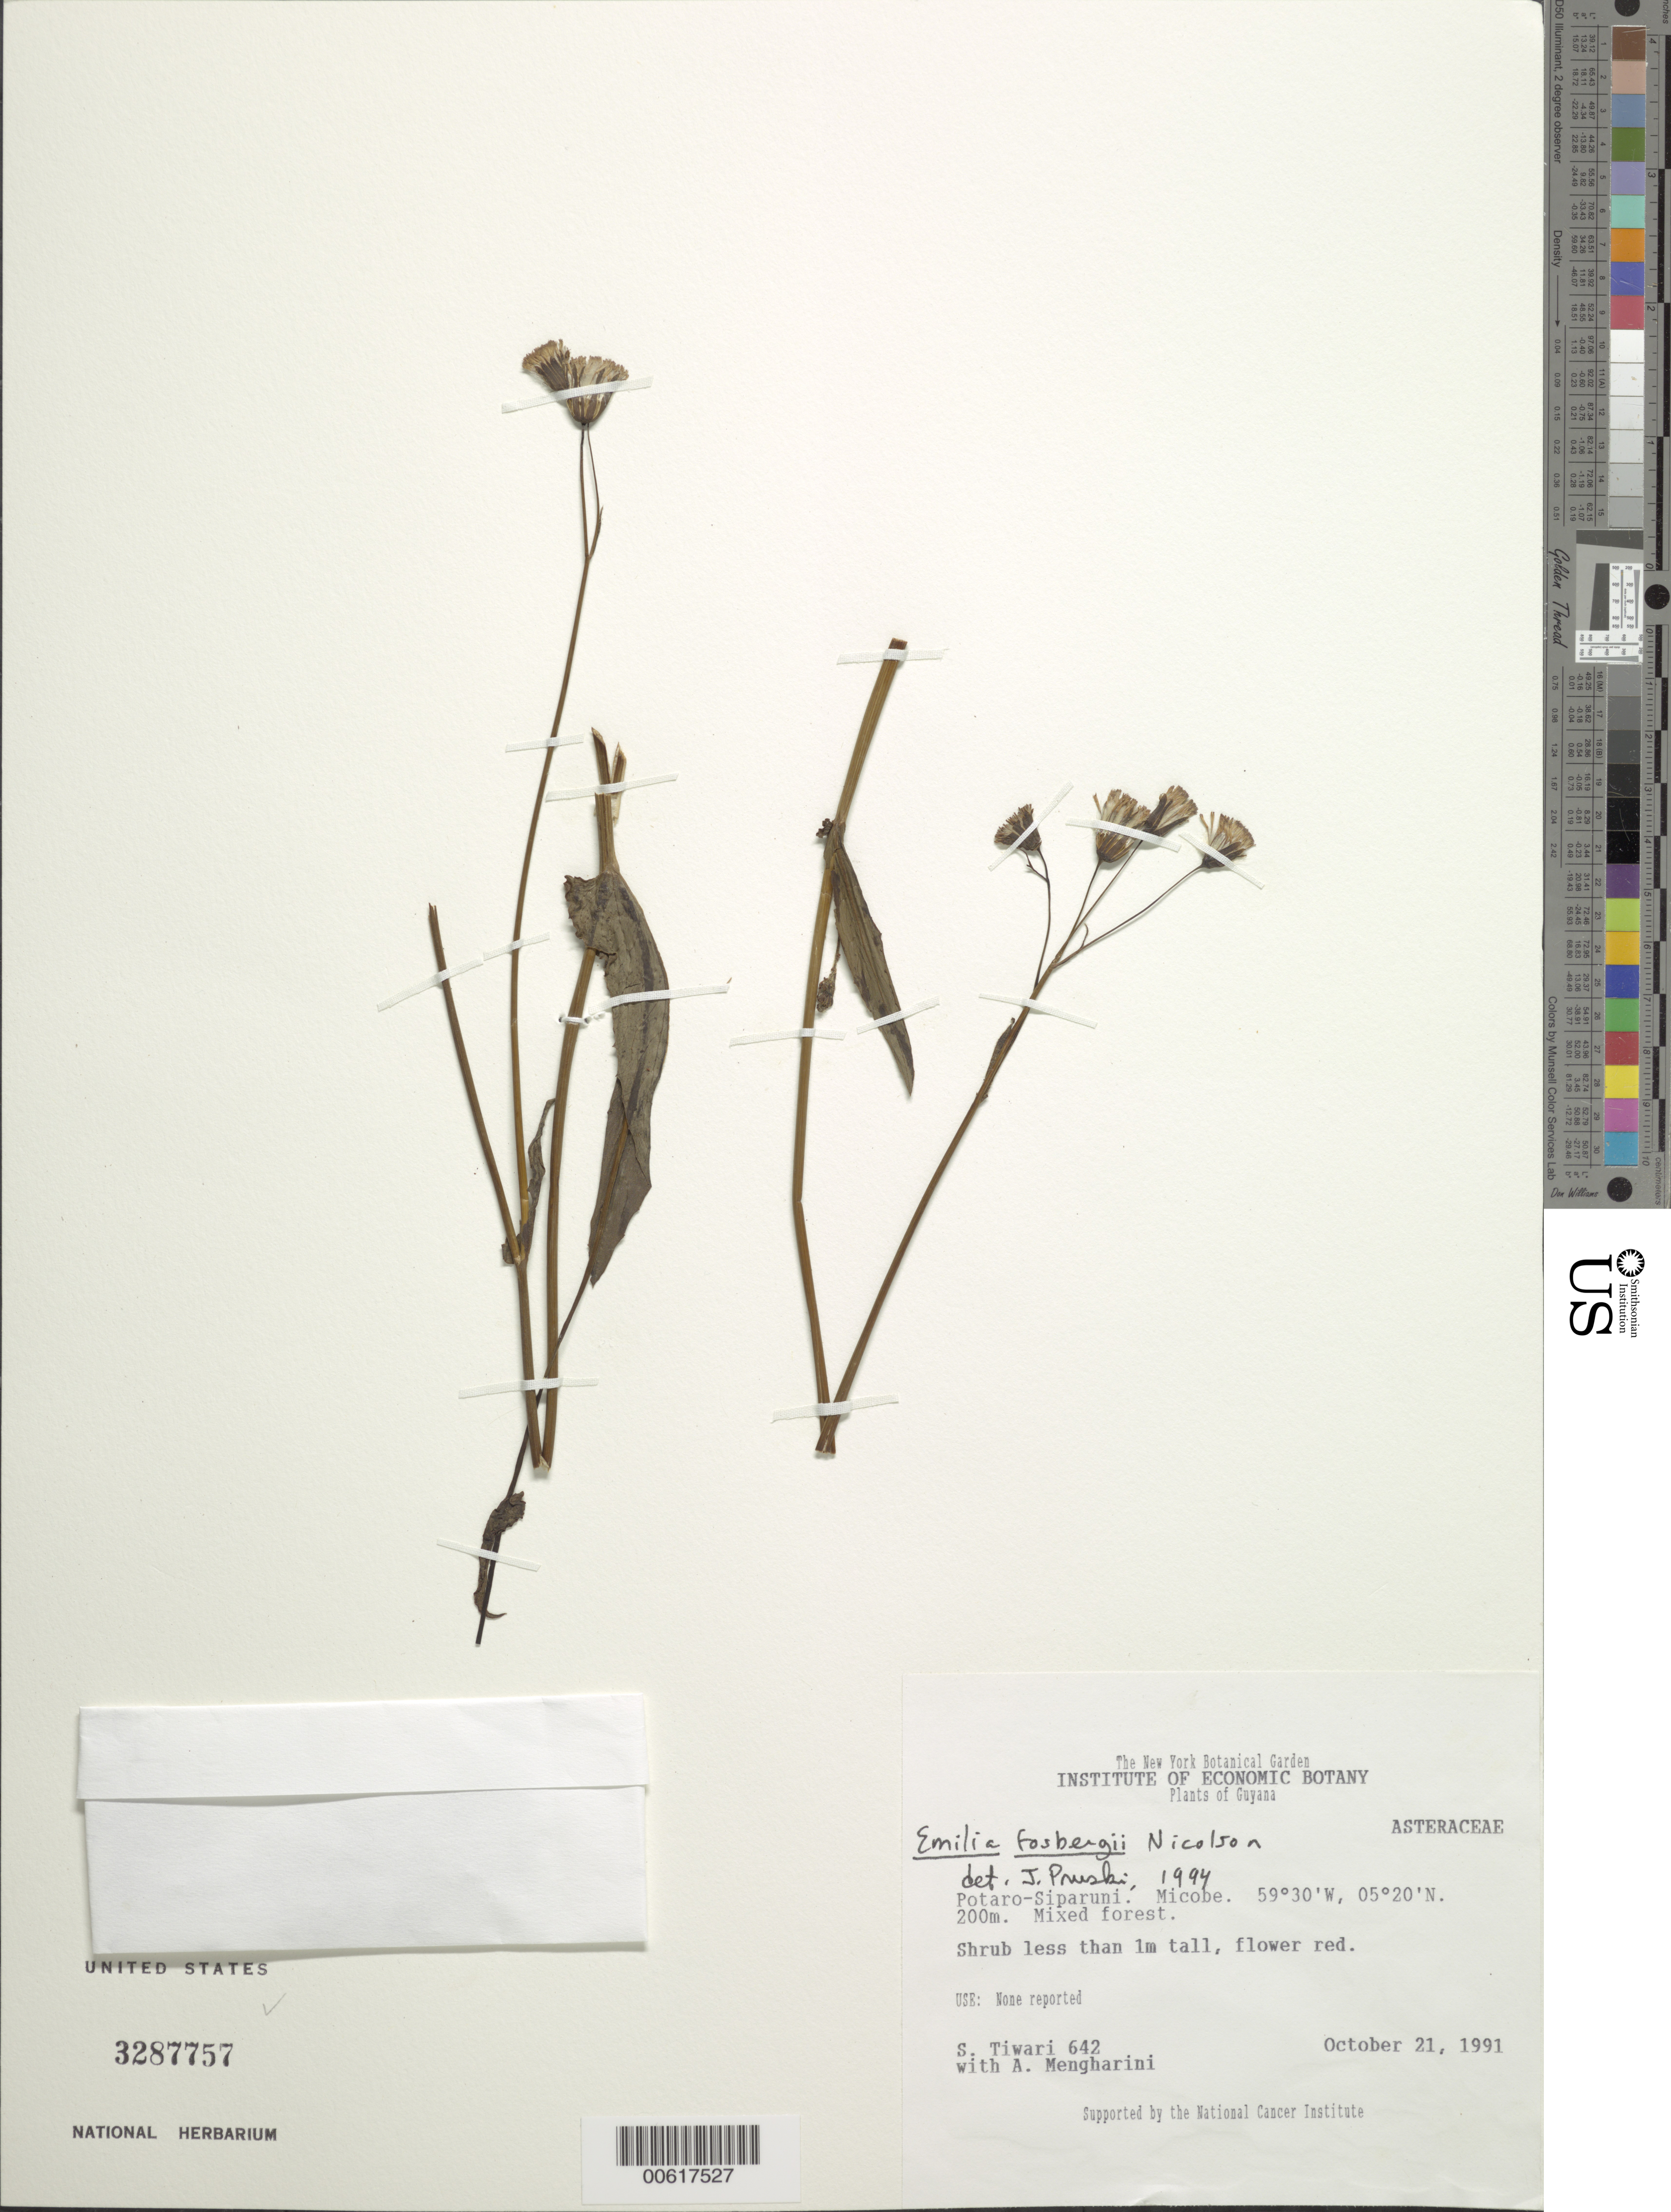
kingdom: Plantae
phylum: Tracheophyta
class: Magnoliopsida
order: Asterales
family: Asteraceae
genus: Emilia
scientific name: Emilia fosbergii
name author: Nicolson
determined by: Pruski, J. F.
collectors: S. Tiwari & A. Mengharini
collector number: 642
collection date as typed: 21-Oct-91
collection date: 1991-10-21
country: Guyana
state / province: Potaro-Siparuni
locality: Micobe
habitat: Mixed forest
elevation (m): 200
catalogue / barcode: US 3287757